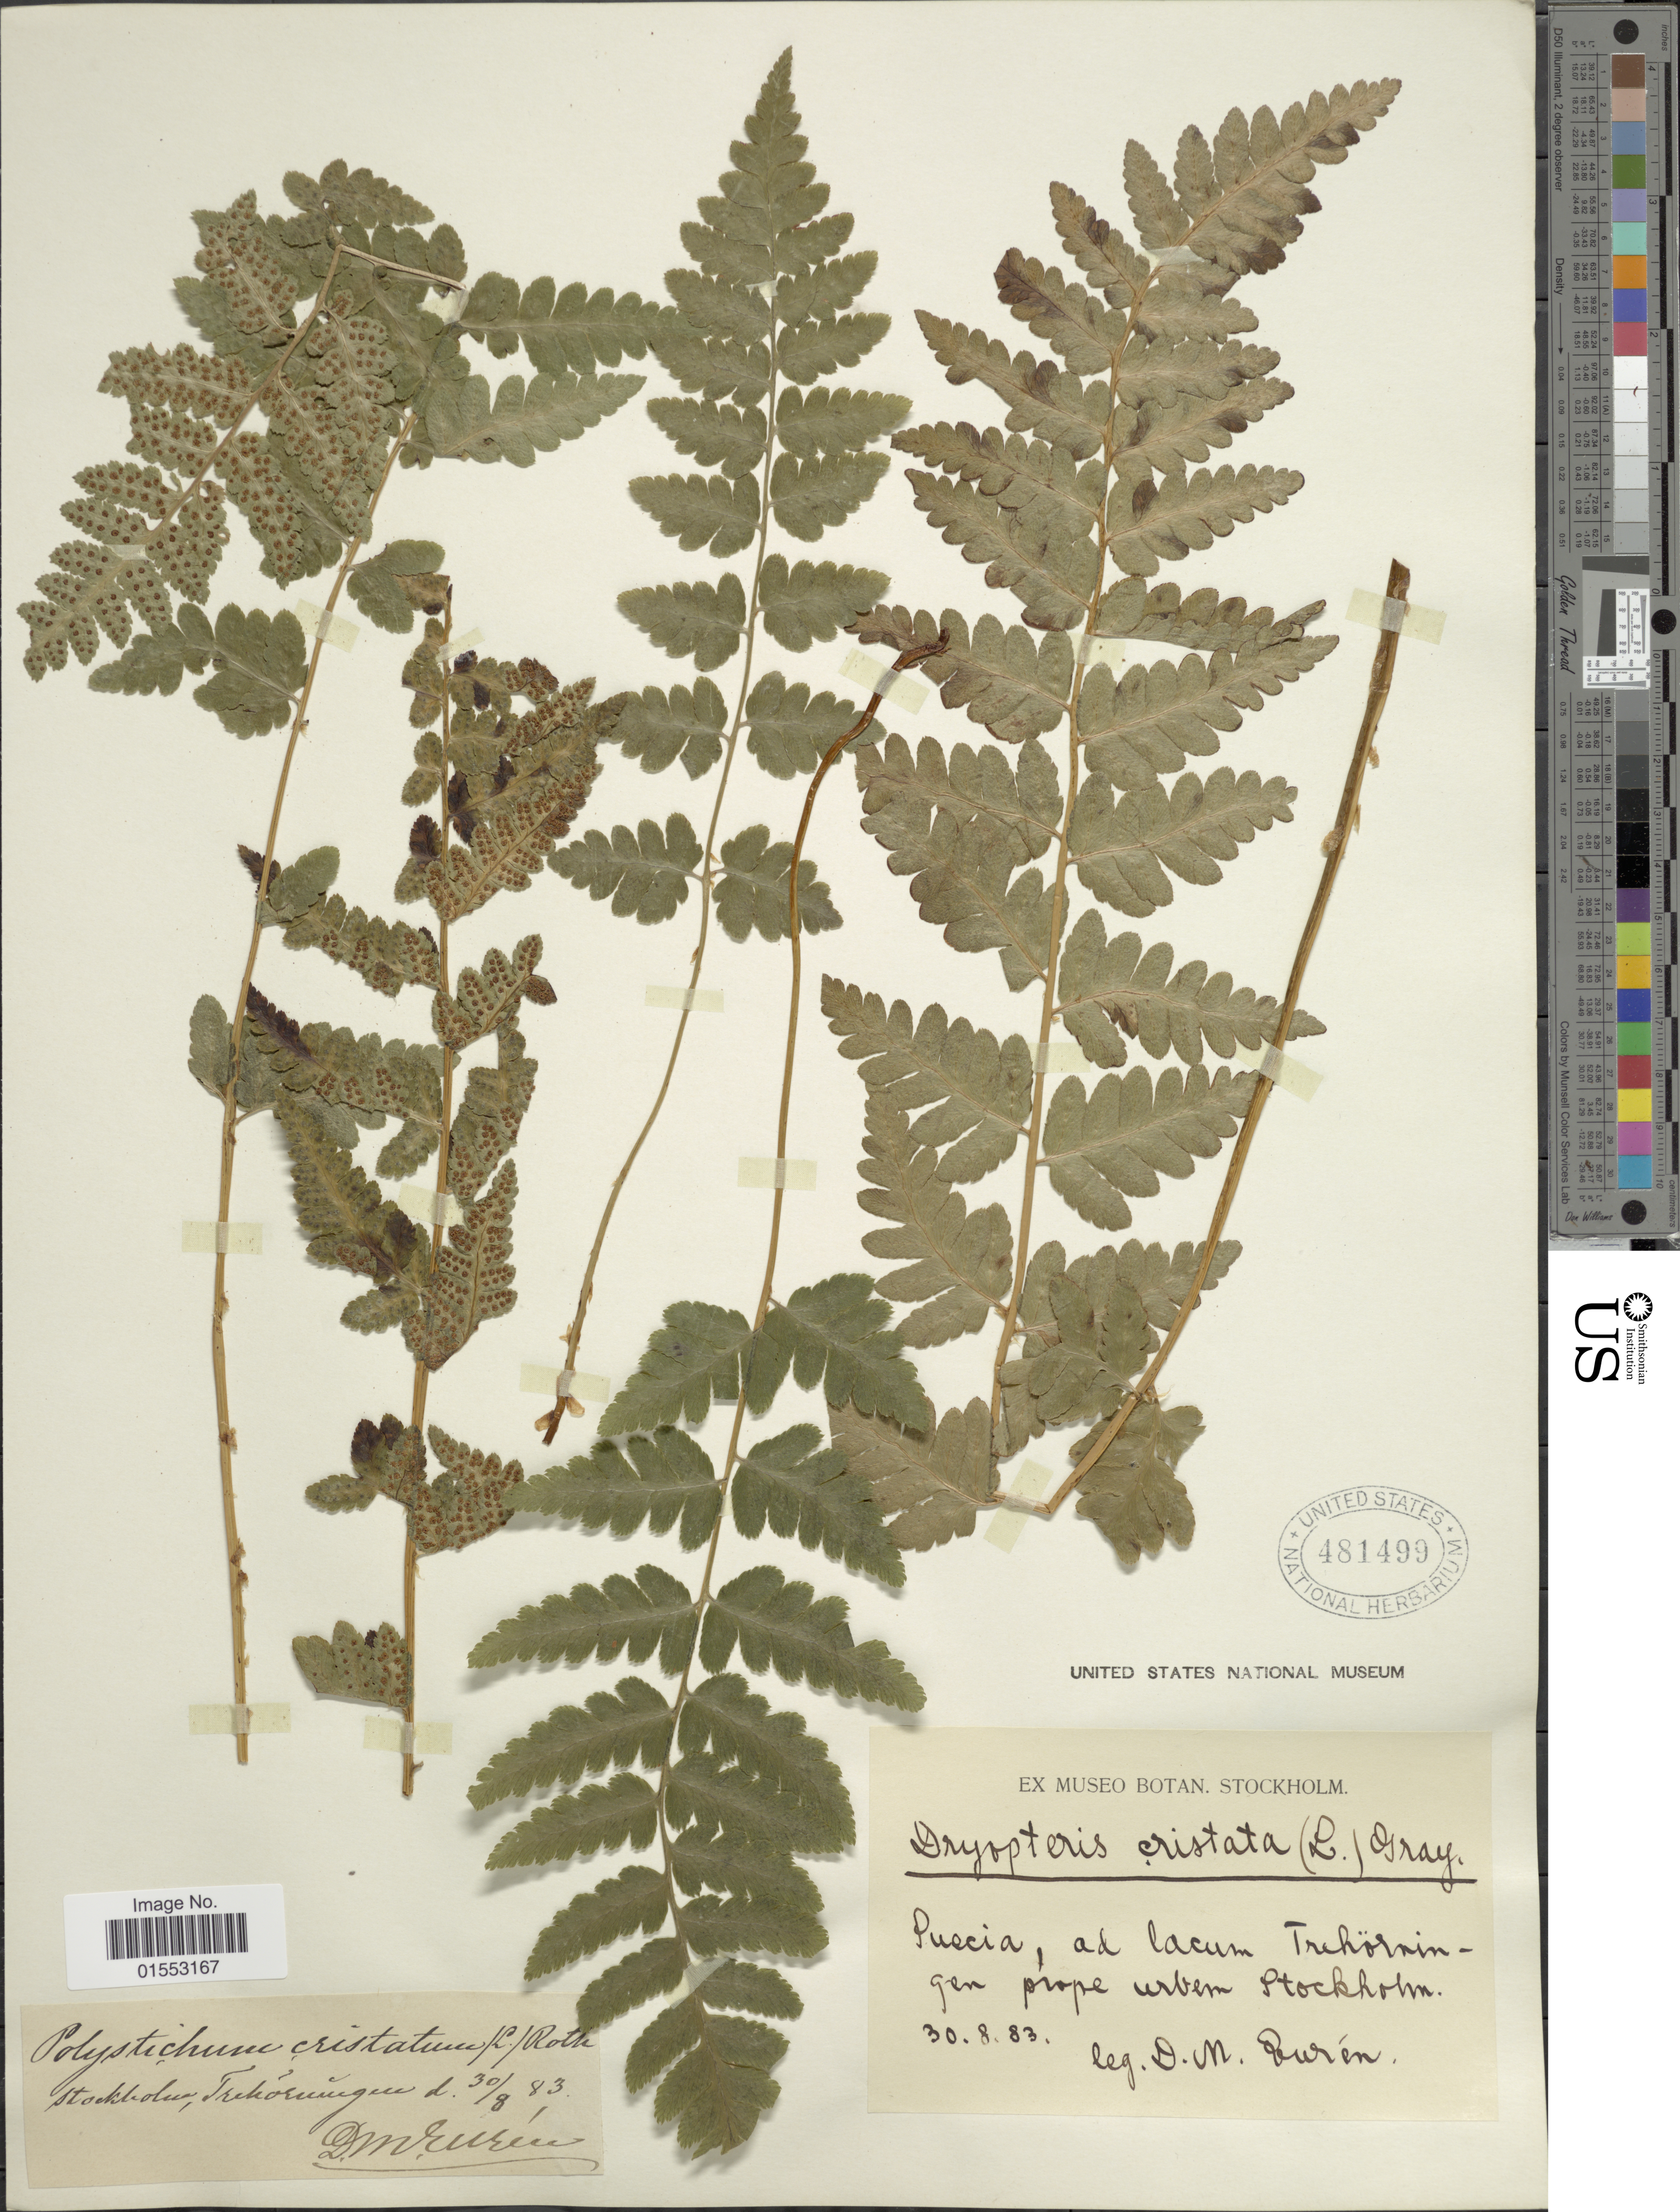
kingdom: Plantae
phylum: Tracheophyta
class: Polypodiopsida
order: Polypodiales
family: Dryopteridaceae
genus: Dryopteris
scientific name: Dryopteris cristata var. spinulosa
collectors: D. Buren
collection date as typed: Transcribed d/m/y: 30/8/83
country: Sweden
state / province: Stockholm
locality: Suecia, ad lacum Trehormin gen prope ubern Stockholm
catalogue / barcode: US 481499